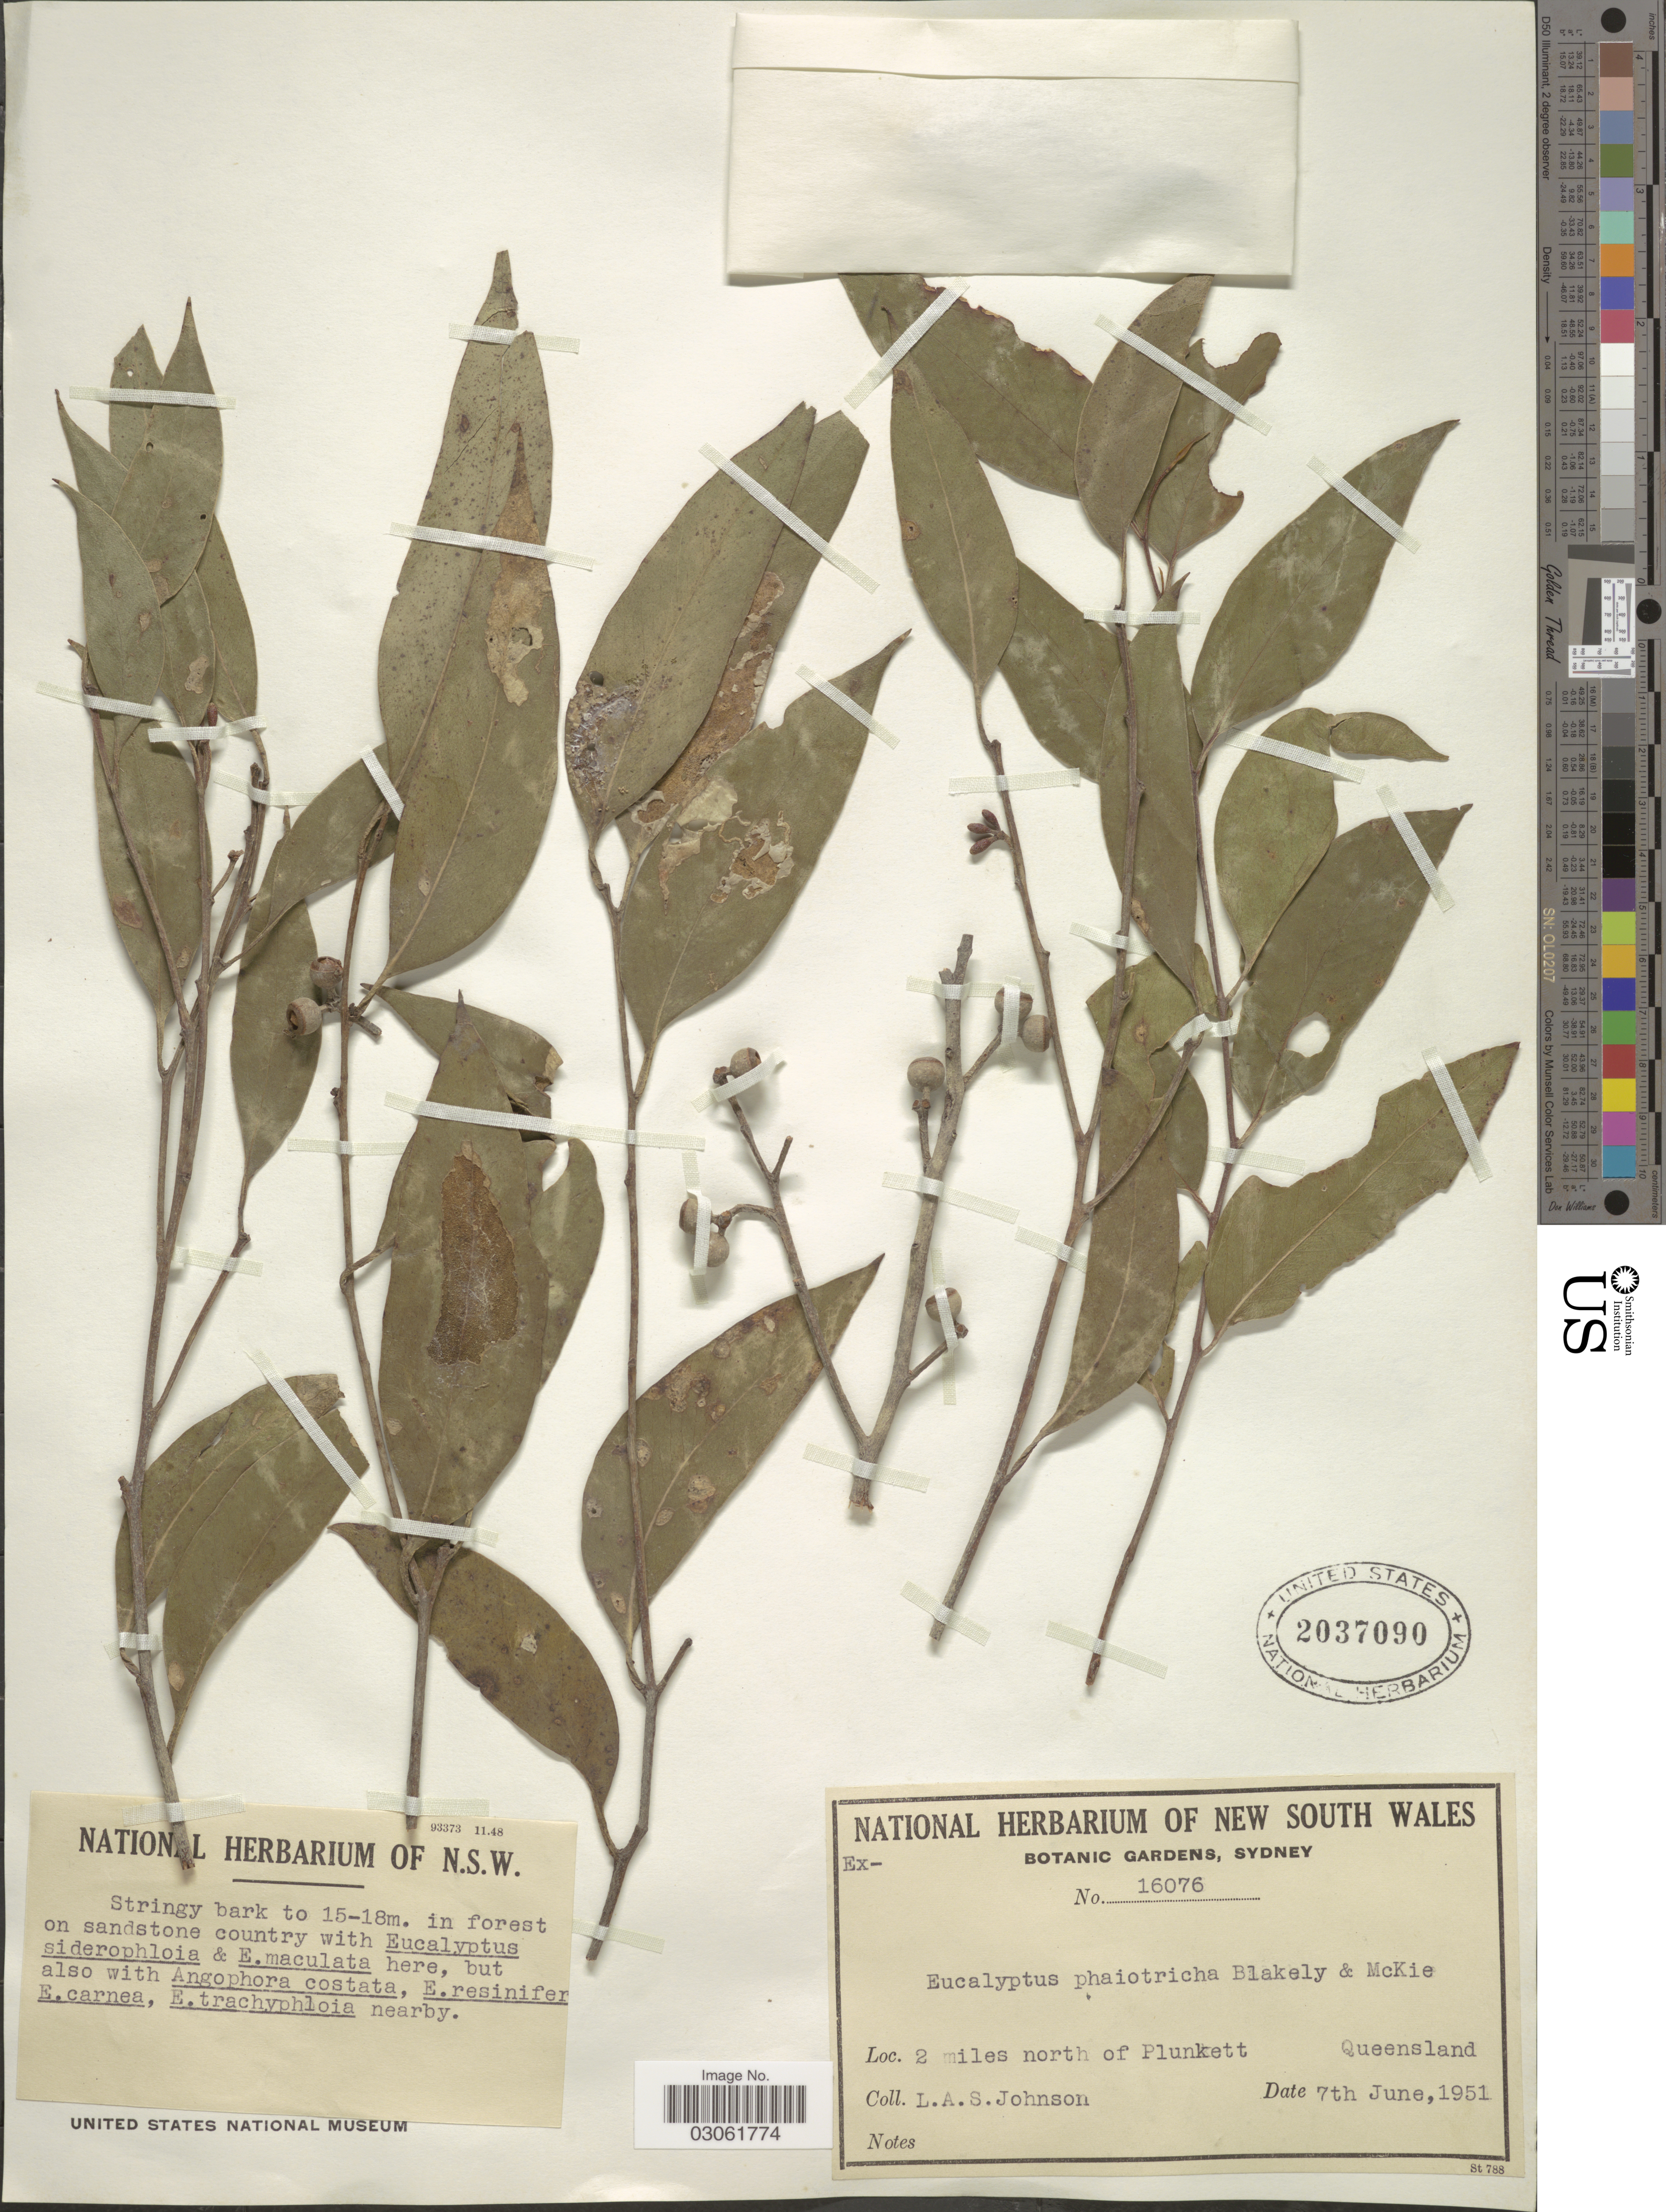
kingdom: Plantae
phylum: Tracheophyta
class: Magnoliopsida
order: Myrtales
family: Myrtaceae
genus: Eucalyptus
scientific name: Eucalyptus phaeotricha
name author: Blakely & McKie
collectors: L. A. S. Johnson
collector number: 16076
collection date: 1951-06-07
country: Australia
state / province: Queensland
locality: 2 miles north of Plunkett.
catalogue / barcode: US 2037090